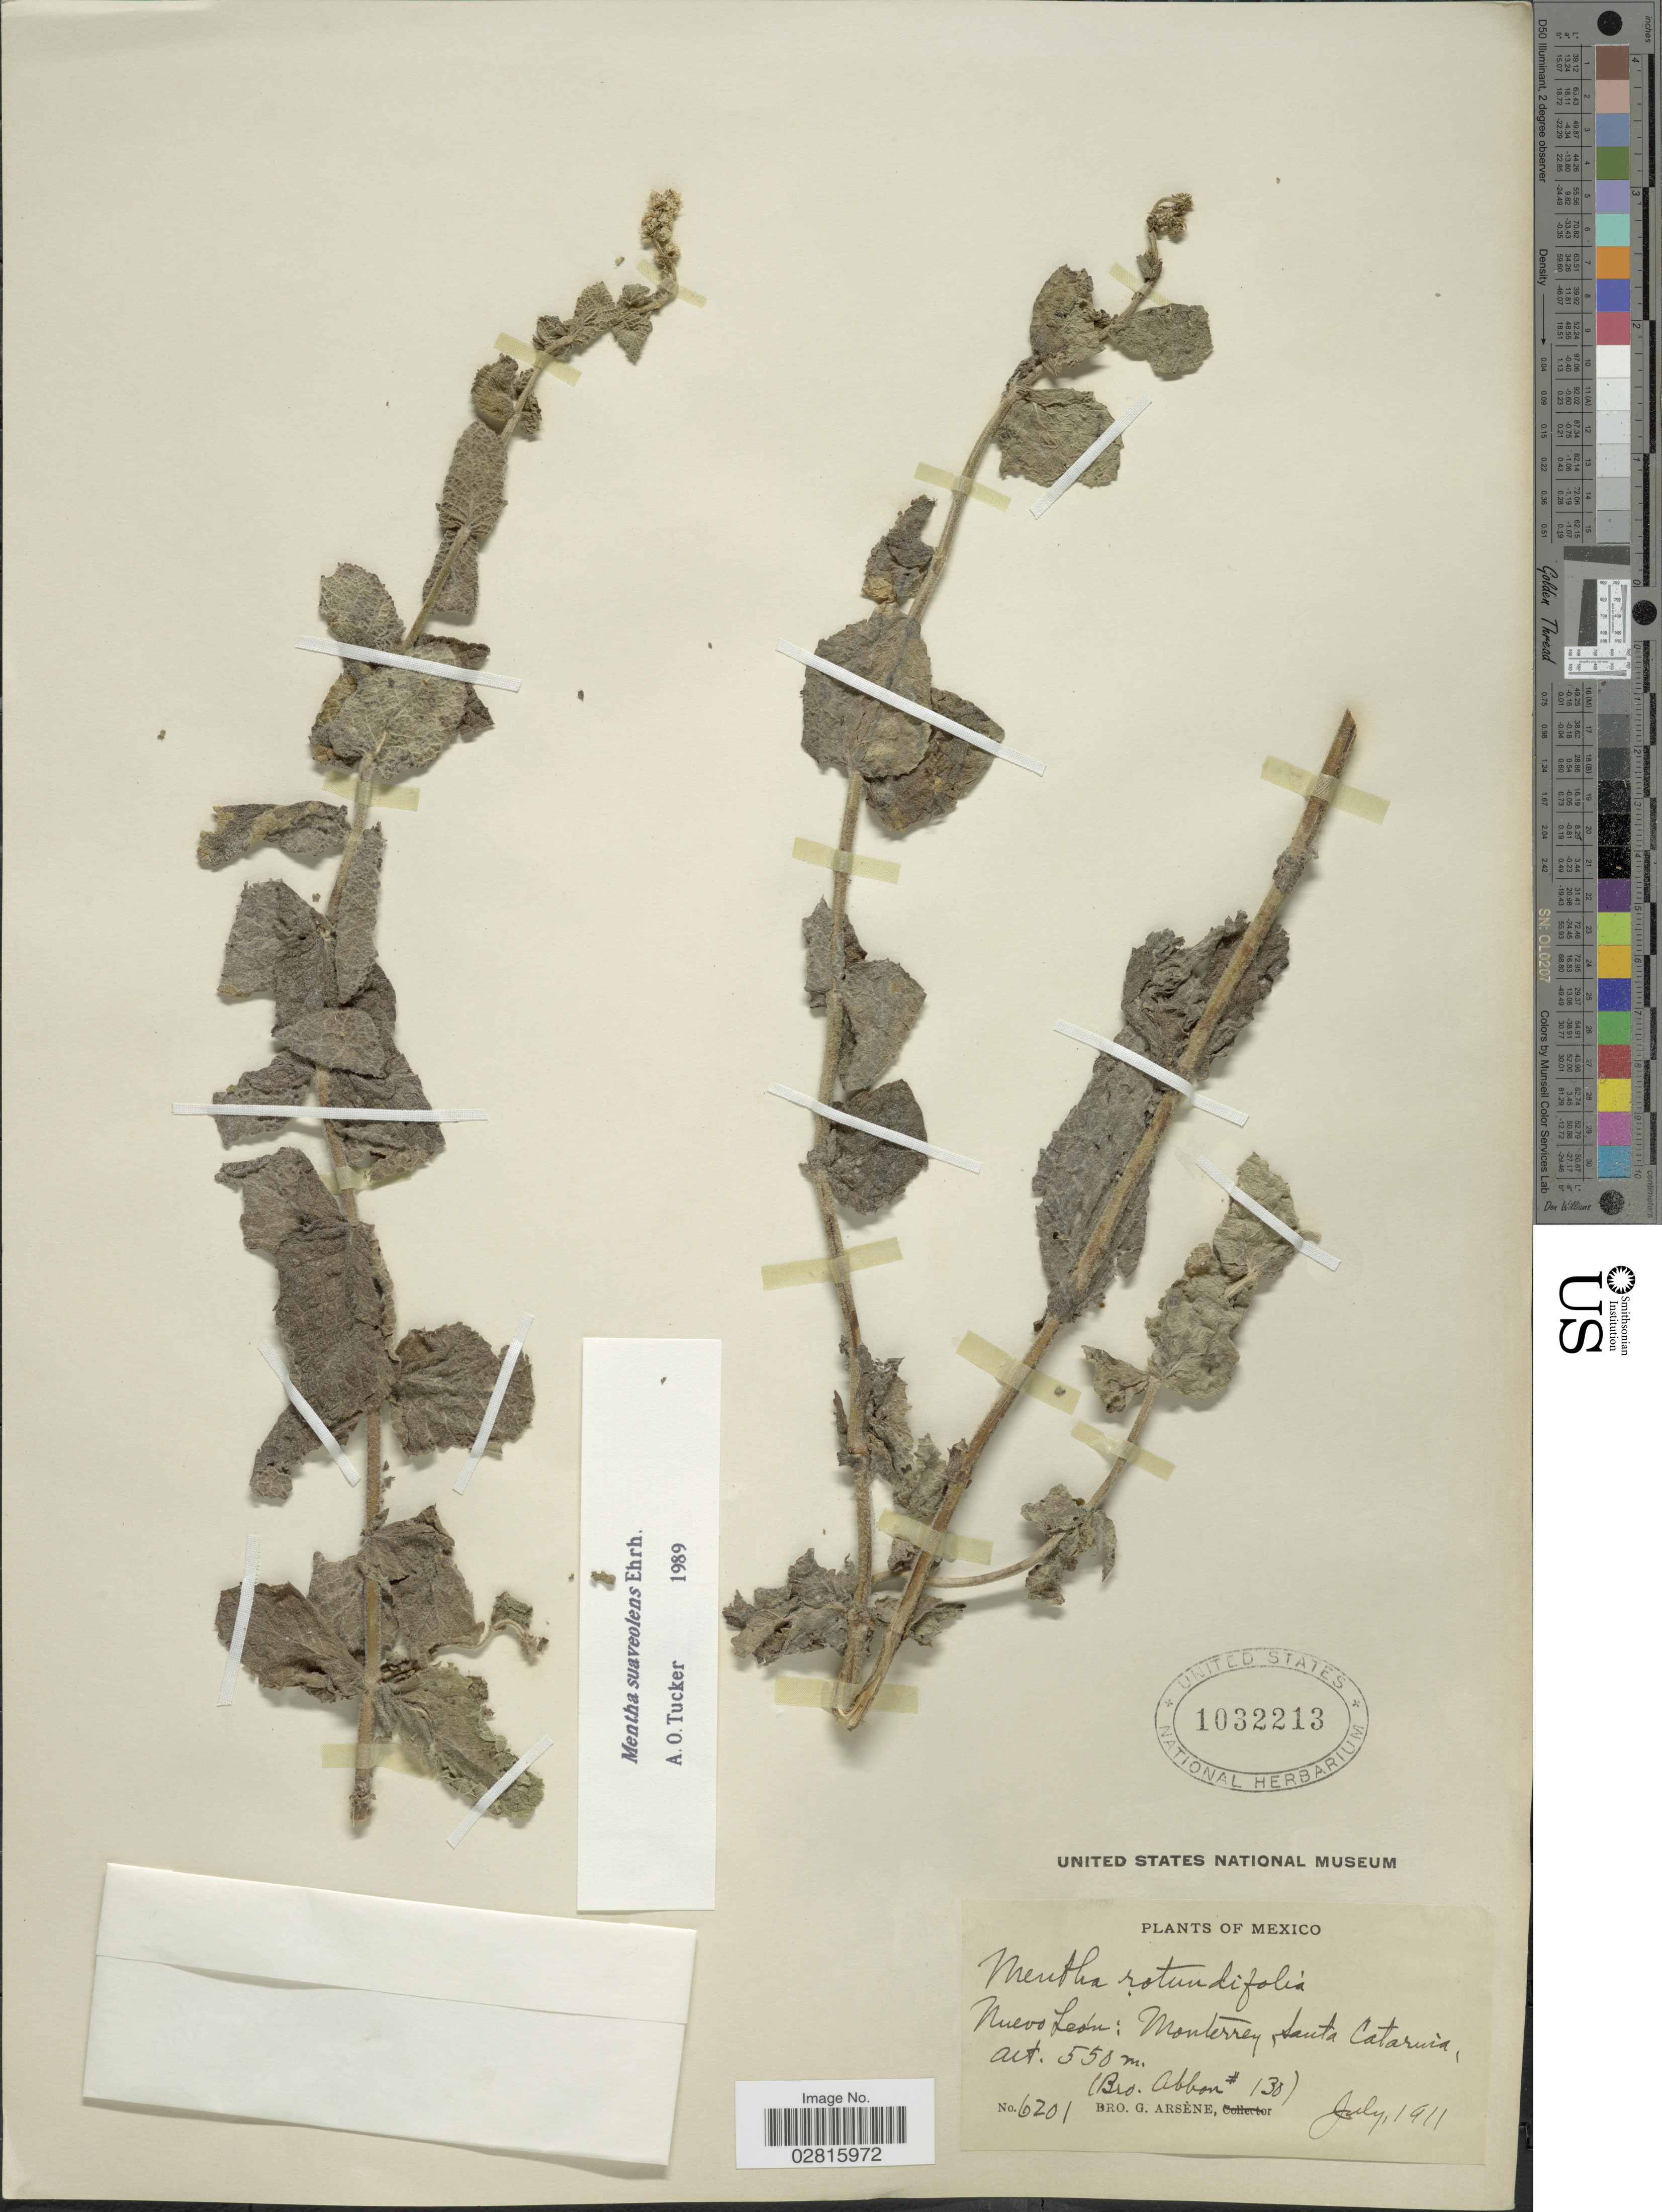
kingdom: Plantae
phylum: Tracheophyta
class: Magnoliopsida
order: Lamiales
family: Lamiaceae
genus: Mentha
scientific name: Mentha suaveolens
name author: Ehrh.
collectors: Bro. Abbon & Bro. G. Arsène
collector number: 130/6201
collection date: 1911-07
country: Mexico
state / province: Nuevo León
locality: Monterrey, Santa Catarina.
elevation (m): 550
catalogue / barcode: US 1032213